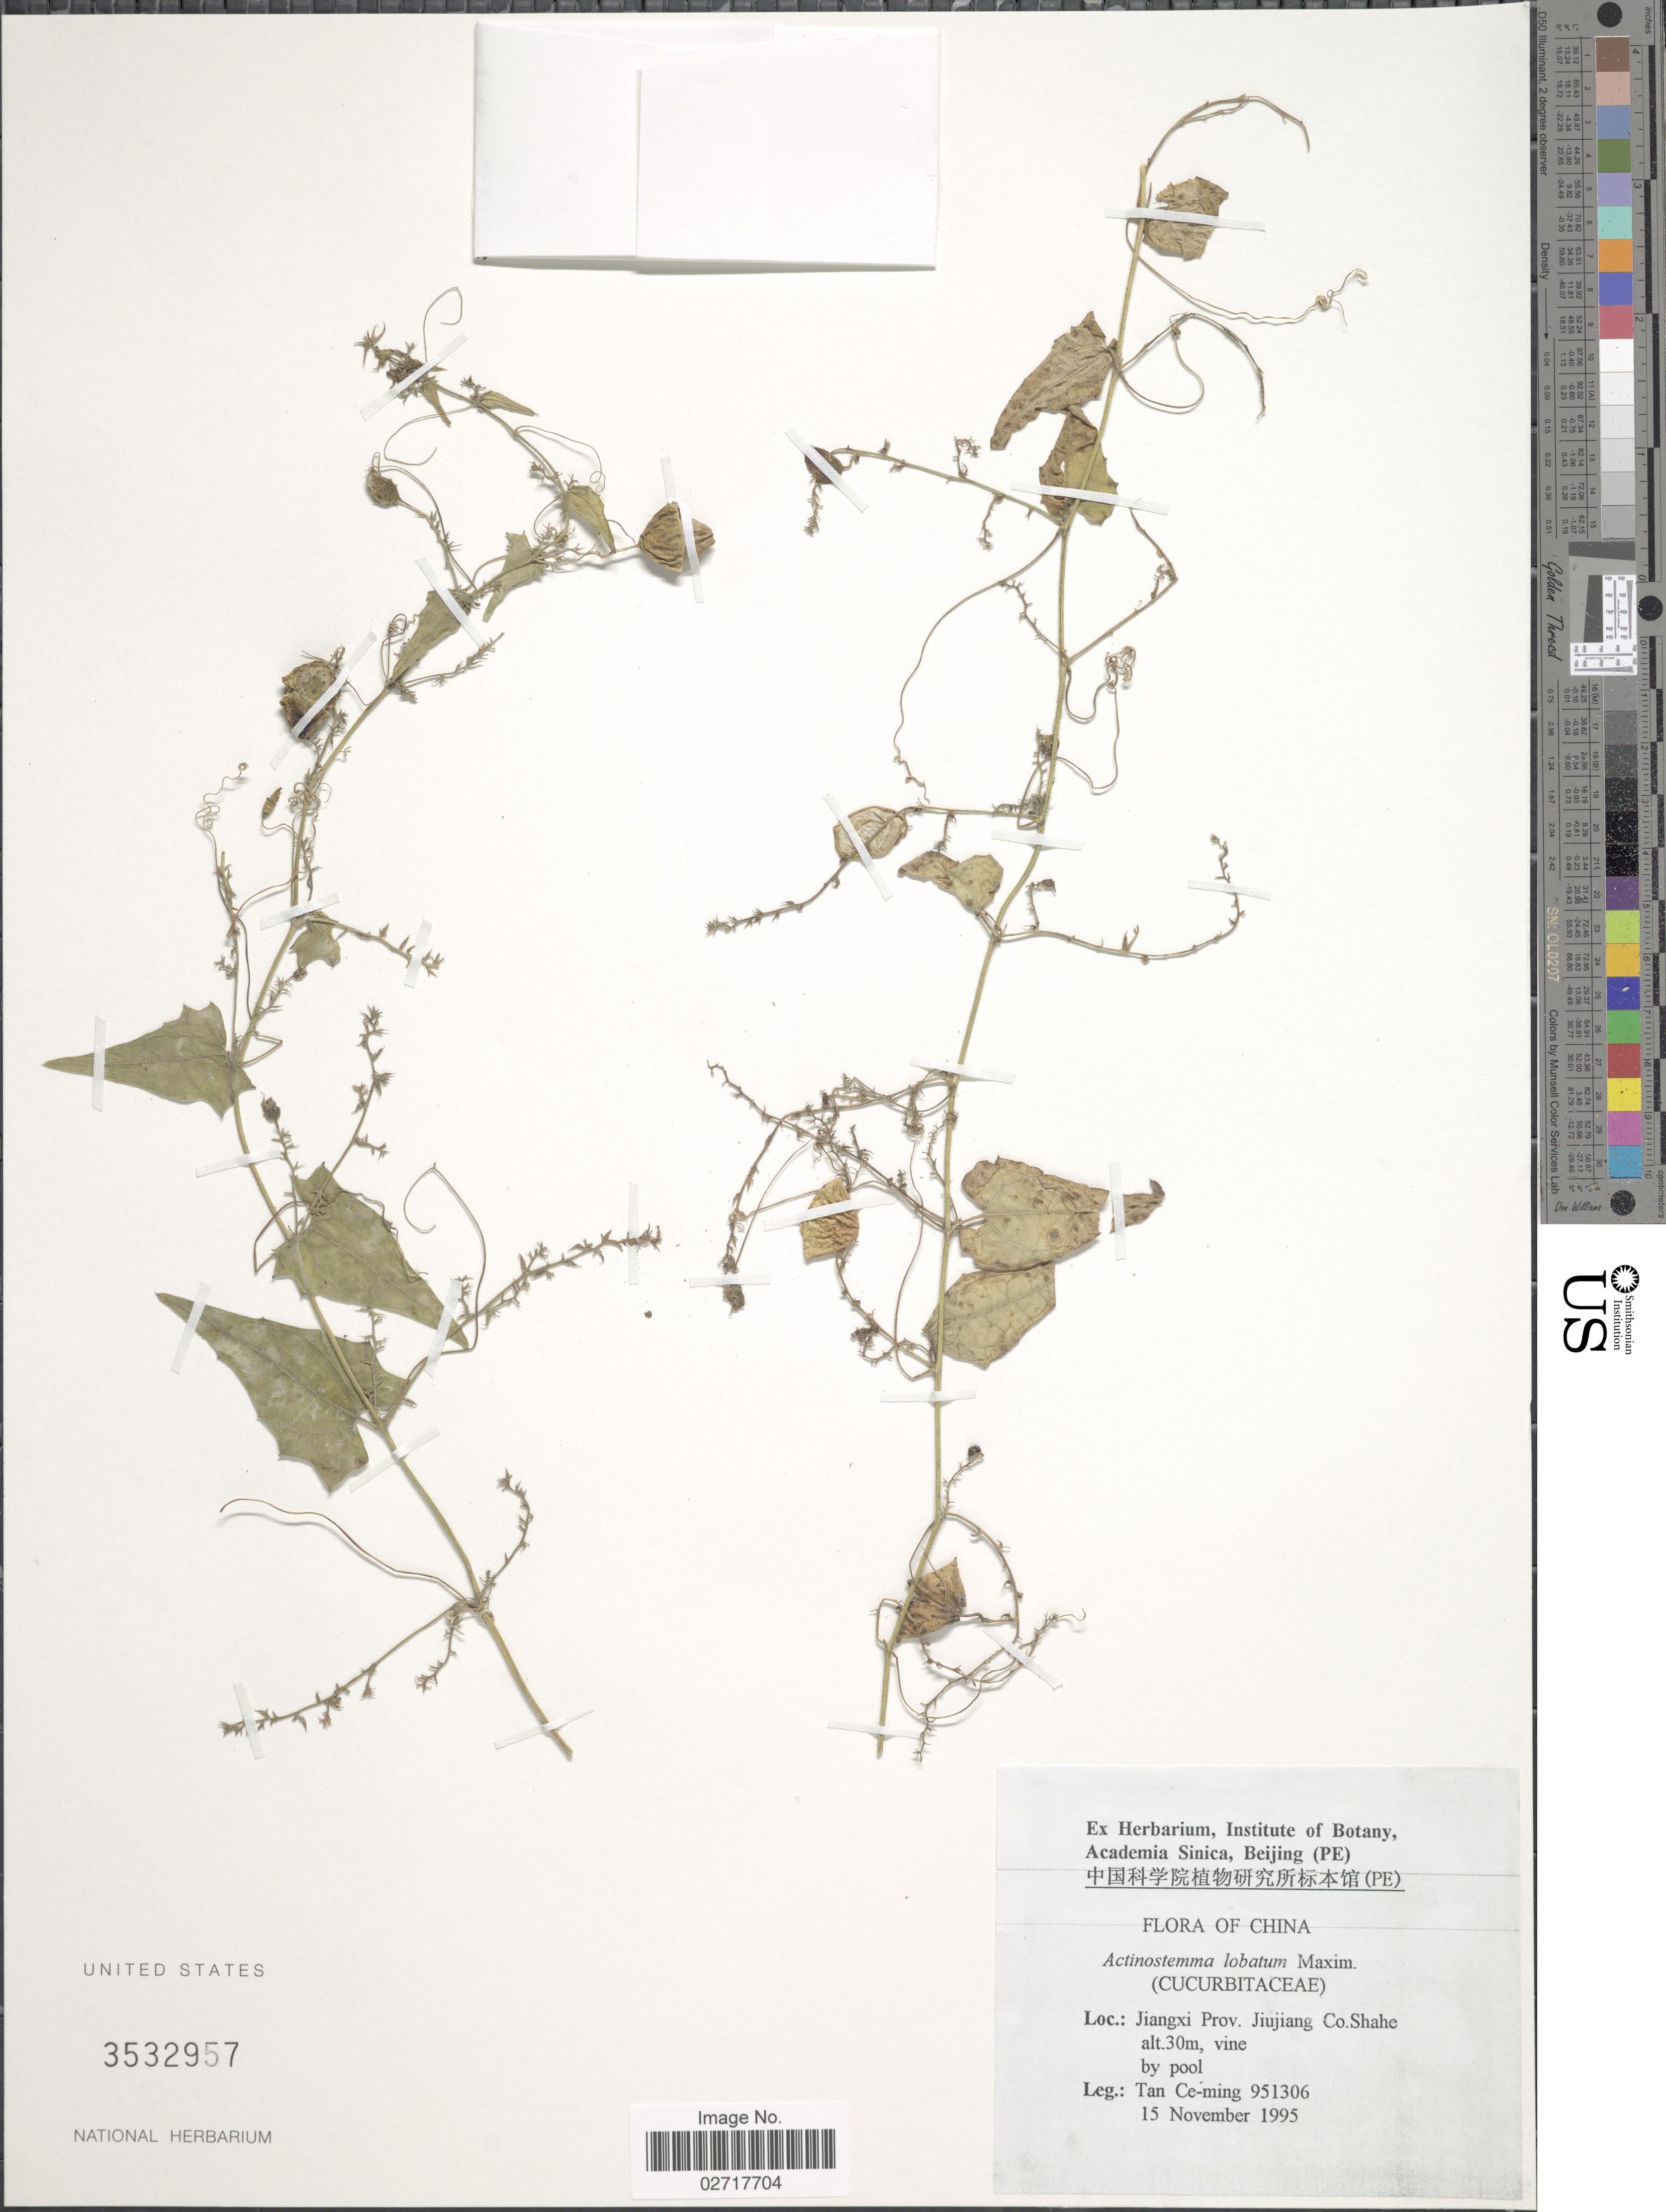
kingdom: Plantae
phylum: Tracheophyta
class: Magnoliopsida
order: Cucurbitales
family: Cucurbitaceae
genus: Actinostemma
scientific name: Actinostemma tenerum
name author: Griff.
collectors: T. Ce-ming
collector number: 951306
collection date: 1995-11-15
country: China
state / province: Jiangxi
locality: Jiangxi Prov. Jiujiang Co. Shahe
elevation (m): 30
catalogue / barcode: US 3532957